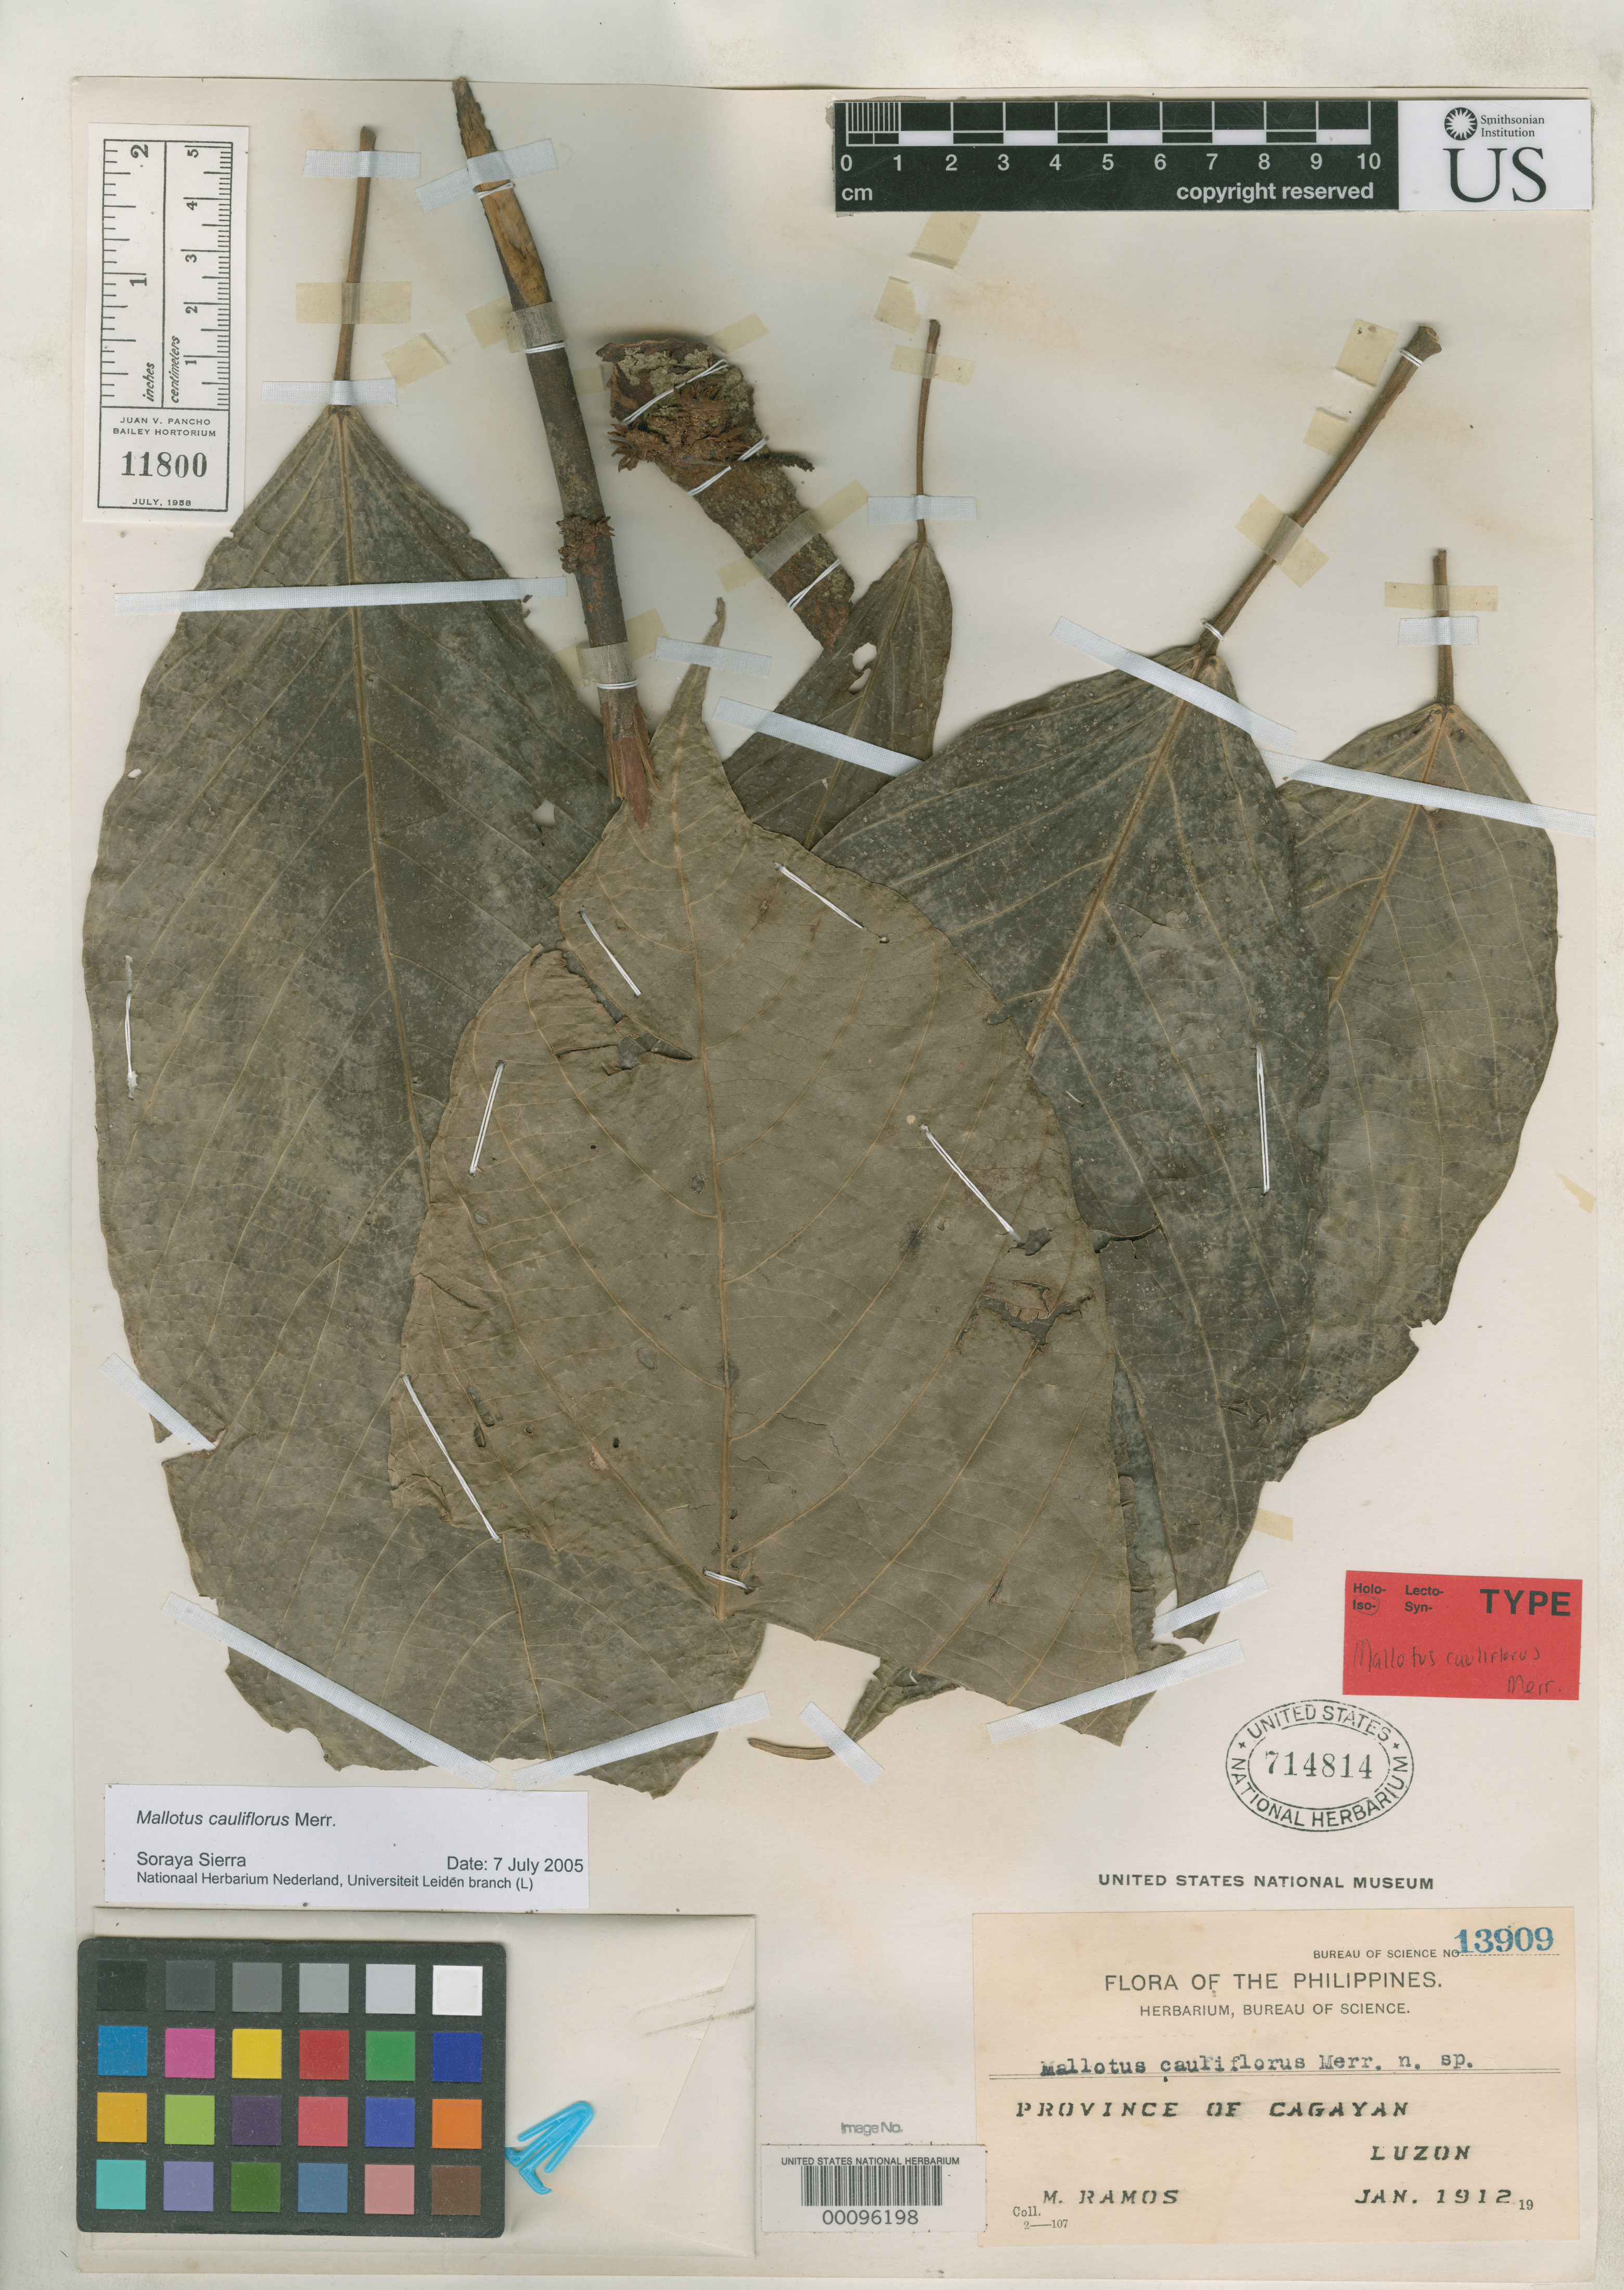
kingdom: Plantae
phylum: Tracheophyta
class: Magnoliopsida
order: Malpighiales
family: Euphorbiaceae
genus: Mallotus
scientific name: Mallotus cauliflorus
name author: Merr.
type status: Isotype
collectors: M. Ramos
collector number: Bur. Sci. 13909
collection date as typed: Jan 1912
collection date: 1912-01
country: Philippines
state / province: Cagayan Valley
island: Luzon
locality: Abulug River. Cagayan.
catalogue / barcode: US 714814